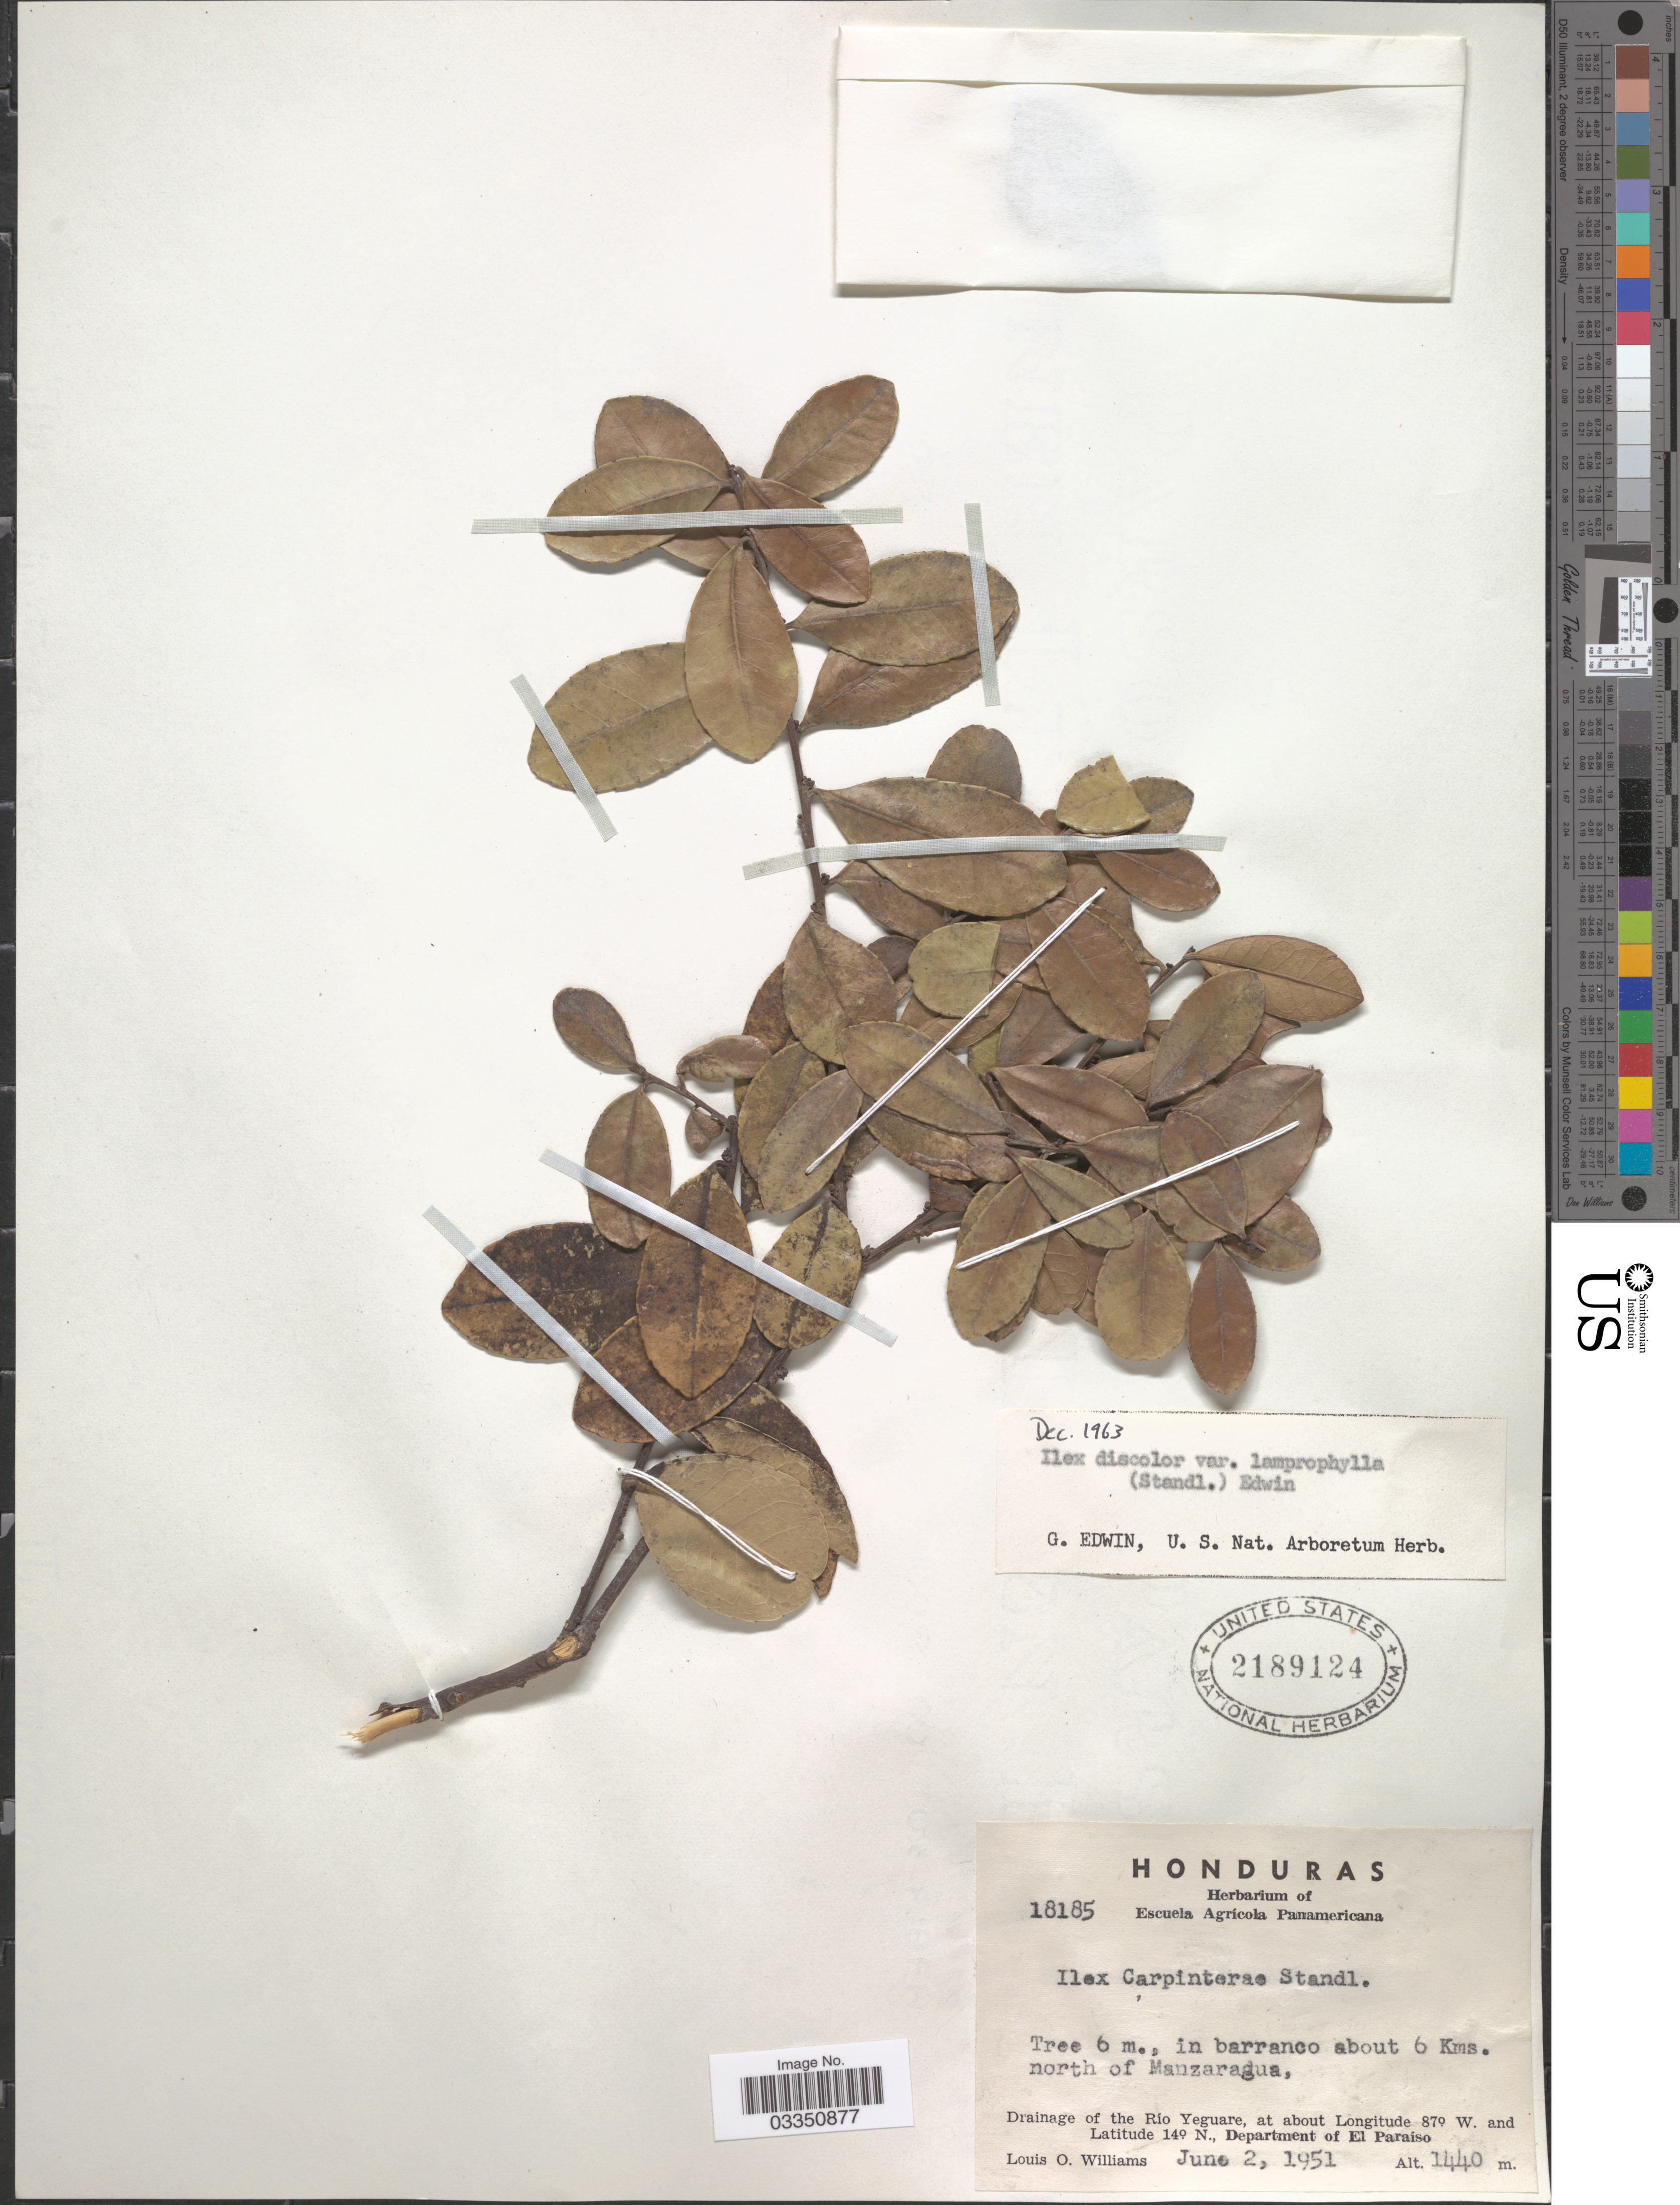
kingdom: Plantae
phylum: Tracheophyta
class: Magnoliopsida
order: Aquifoliales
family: Aquifoliaceae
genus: Ilex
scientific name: Ilex discolor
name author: Hemsl.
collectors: L. O. Williams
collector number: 18185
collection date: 1951-06-02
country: Honduras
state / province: El Paraíso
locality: In barranco about 6 Kms. north of Manzaragua, Drainage of the Río Yeguare, Department of El Paraiso.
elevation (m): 1440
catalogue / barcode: US 2189124